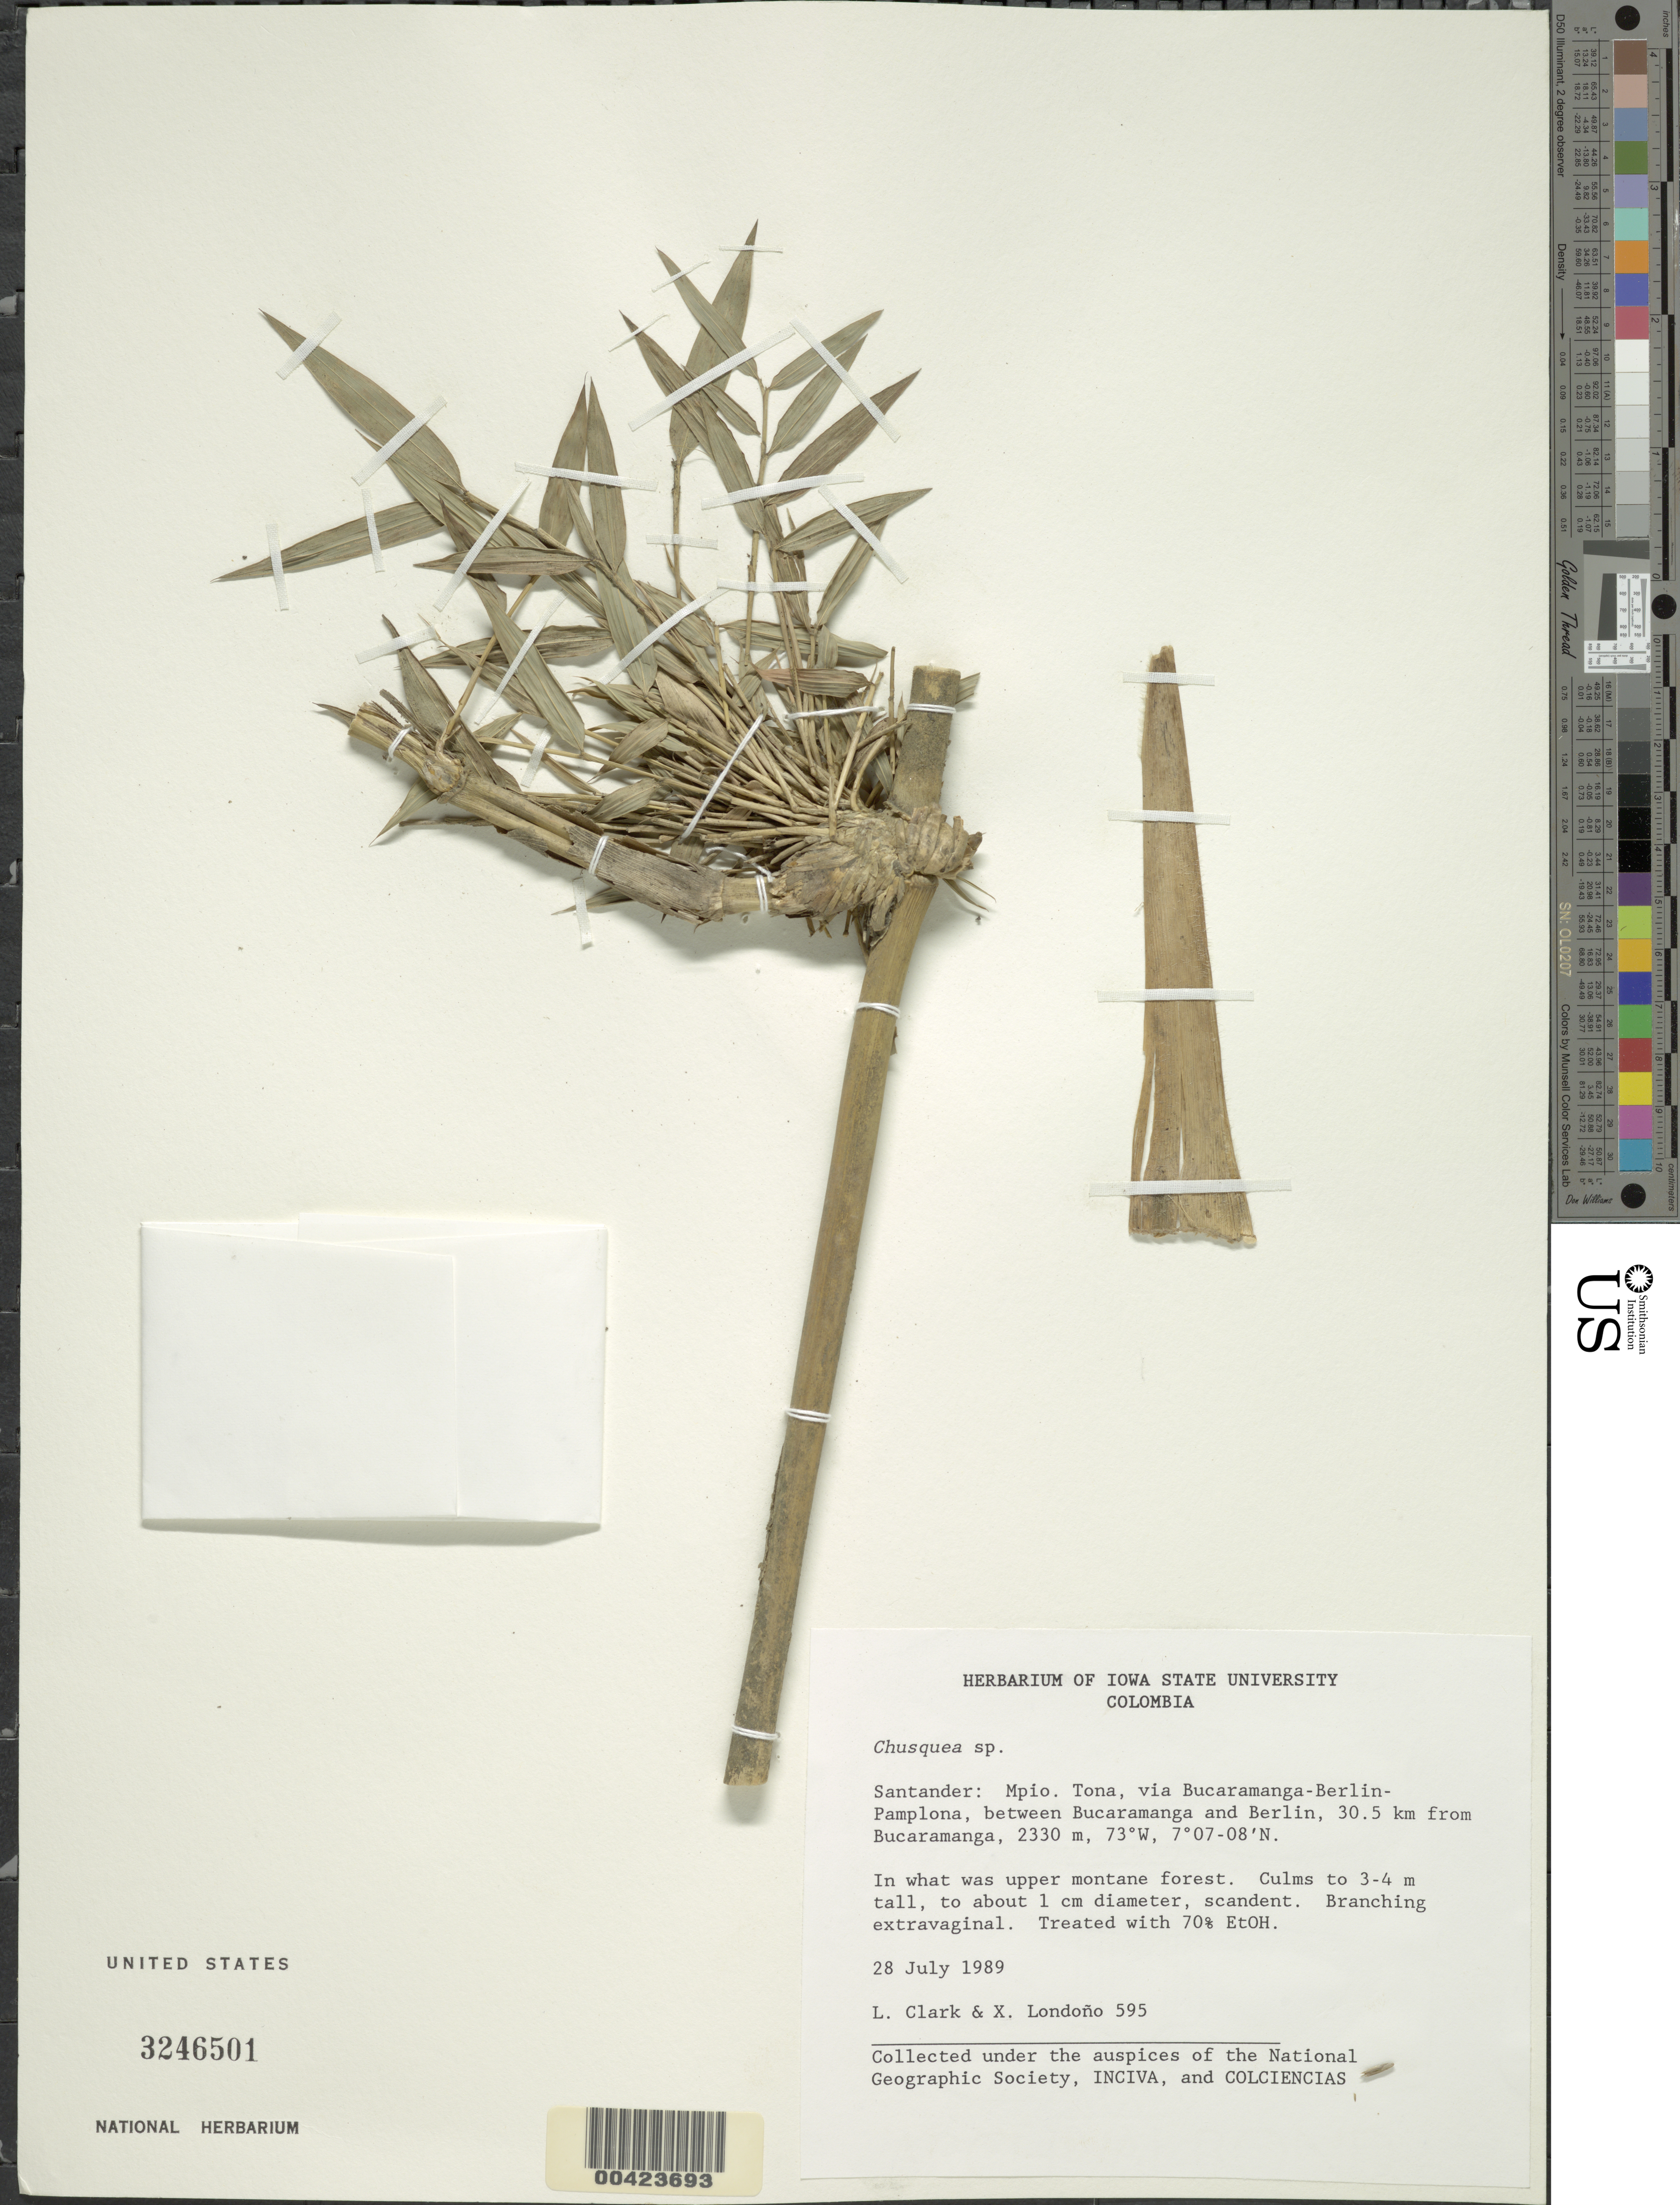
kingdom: Plantae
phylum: Tracheophyta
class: Liliopsida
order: Poales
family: Poaceae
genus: Chusquea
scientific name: Chusquea sp.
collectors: L. G. Clark & X. Londoño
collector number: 595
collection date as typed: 28 Jul 1989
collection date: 1989-07-28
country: Colombia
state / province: Santander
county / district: Tona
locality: Bucaramanga, 30 km from; via Bucaramanga - Berlin - Pamplona; Mun. Tona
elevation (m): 2330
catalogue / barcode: US 3246501